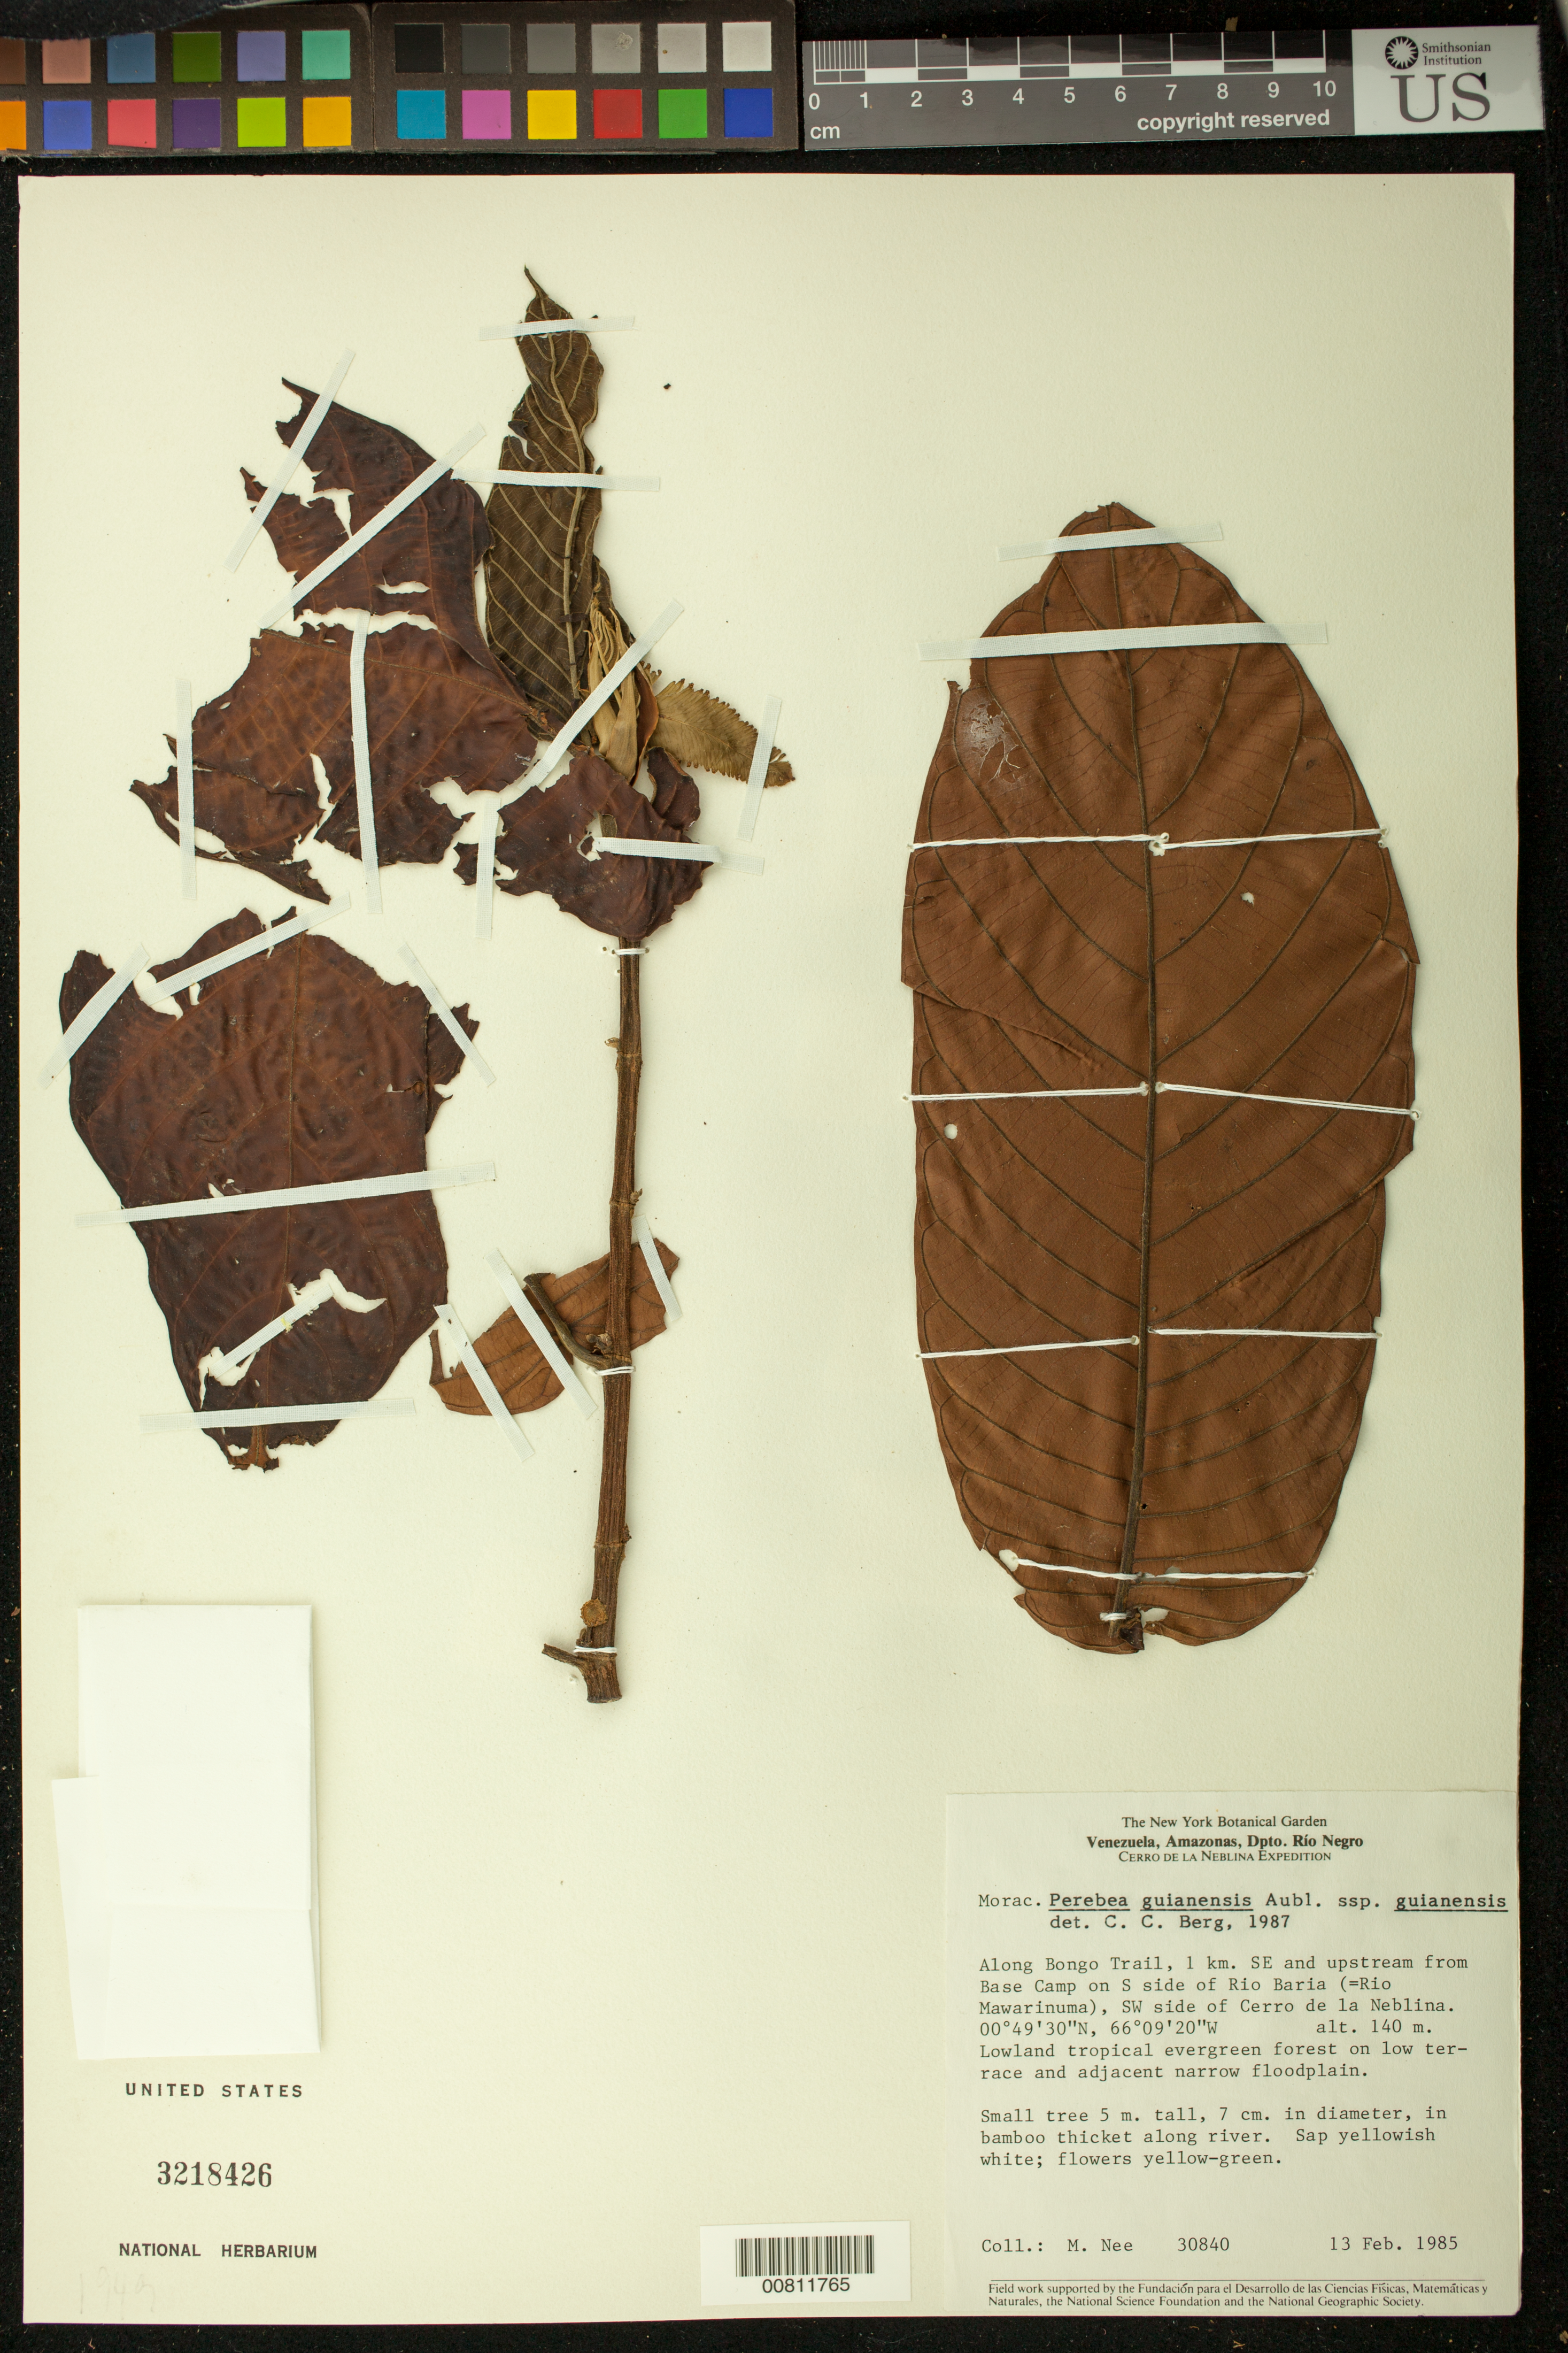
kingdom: Plantae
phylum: Tracheophyta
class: Magnoliopsida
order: Rosales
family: Moraceae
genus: Perebea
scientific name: Perebea guianensis subsp. guianensis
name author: Aubl.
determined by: Berg, C. C.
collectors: M. Nee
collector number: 30840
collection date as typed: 13-Feb-85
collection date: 1985-02-13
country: Venezuela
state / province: Amazonas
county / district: Río Negro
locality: Bongo Trail, 1 km SE of base camp on S side of Río Baria (Río Mawarinuma), SW side of Cerro de la Neblina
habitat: Lowland tropical evergreen forest on low terrace and adjacent narrow floodplain; in bamboo thicket along river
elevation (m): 140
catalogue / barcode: US 3218426